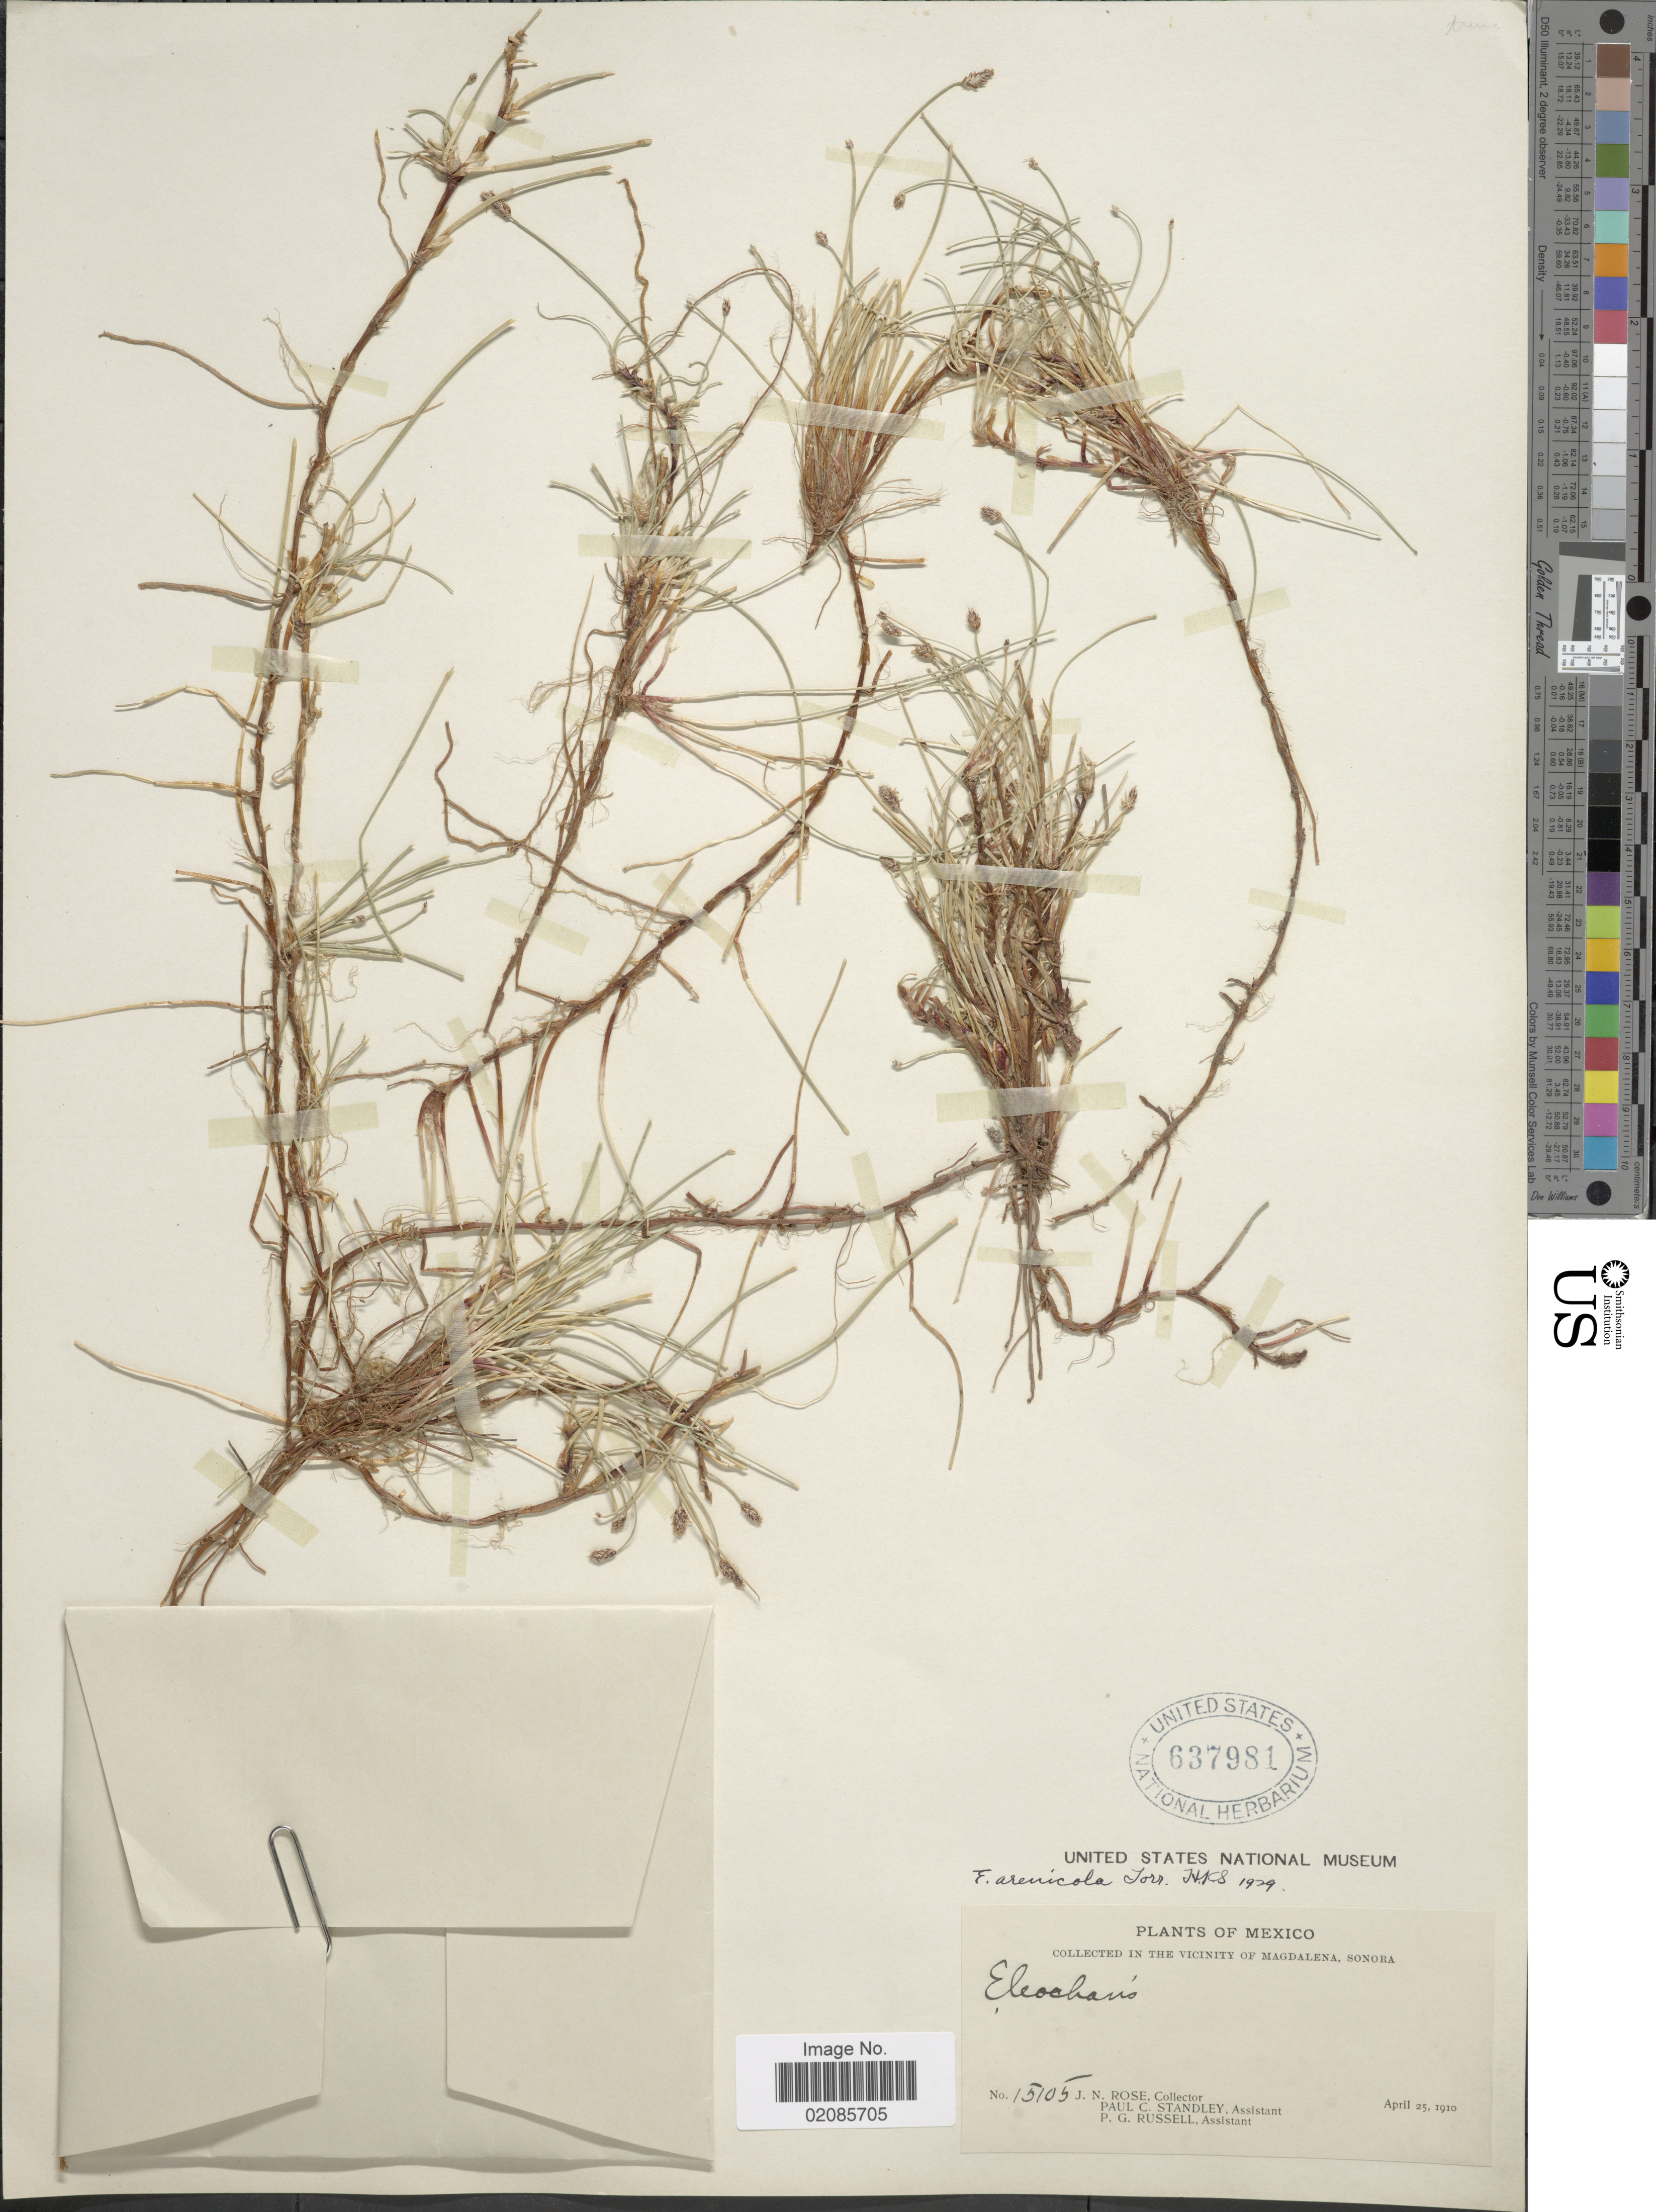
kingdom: Plantae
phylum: Tracheophyta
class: Liliopsida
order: Poales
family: Cyperaceae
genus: Eleocharis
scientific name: Eleocharis montevidensis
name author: Kunth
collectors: J. Revirosa, P. C. Standley & P. G. Russell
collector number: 15105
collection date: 1910-04-25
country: Mexico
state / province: Sonora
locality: In the vicinity of Magdalena.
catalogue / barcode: US 637981